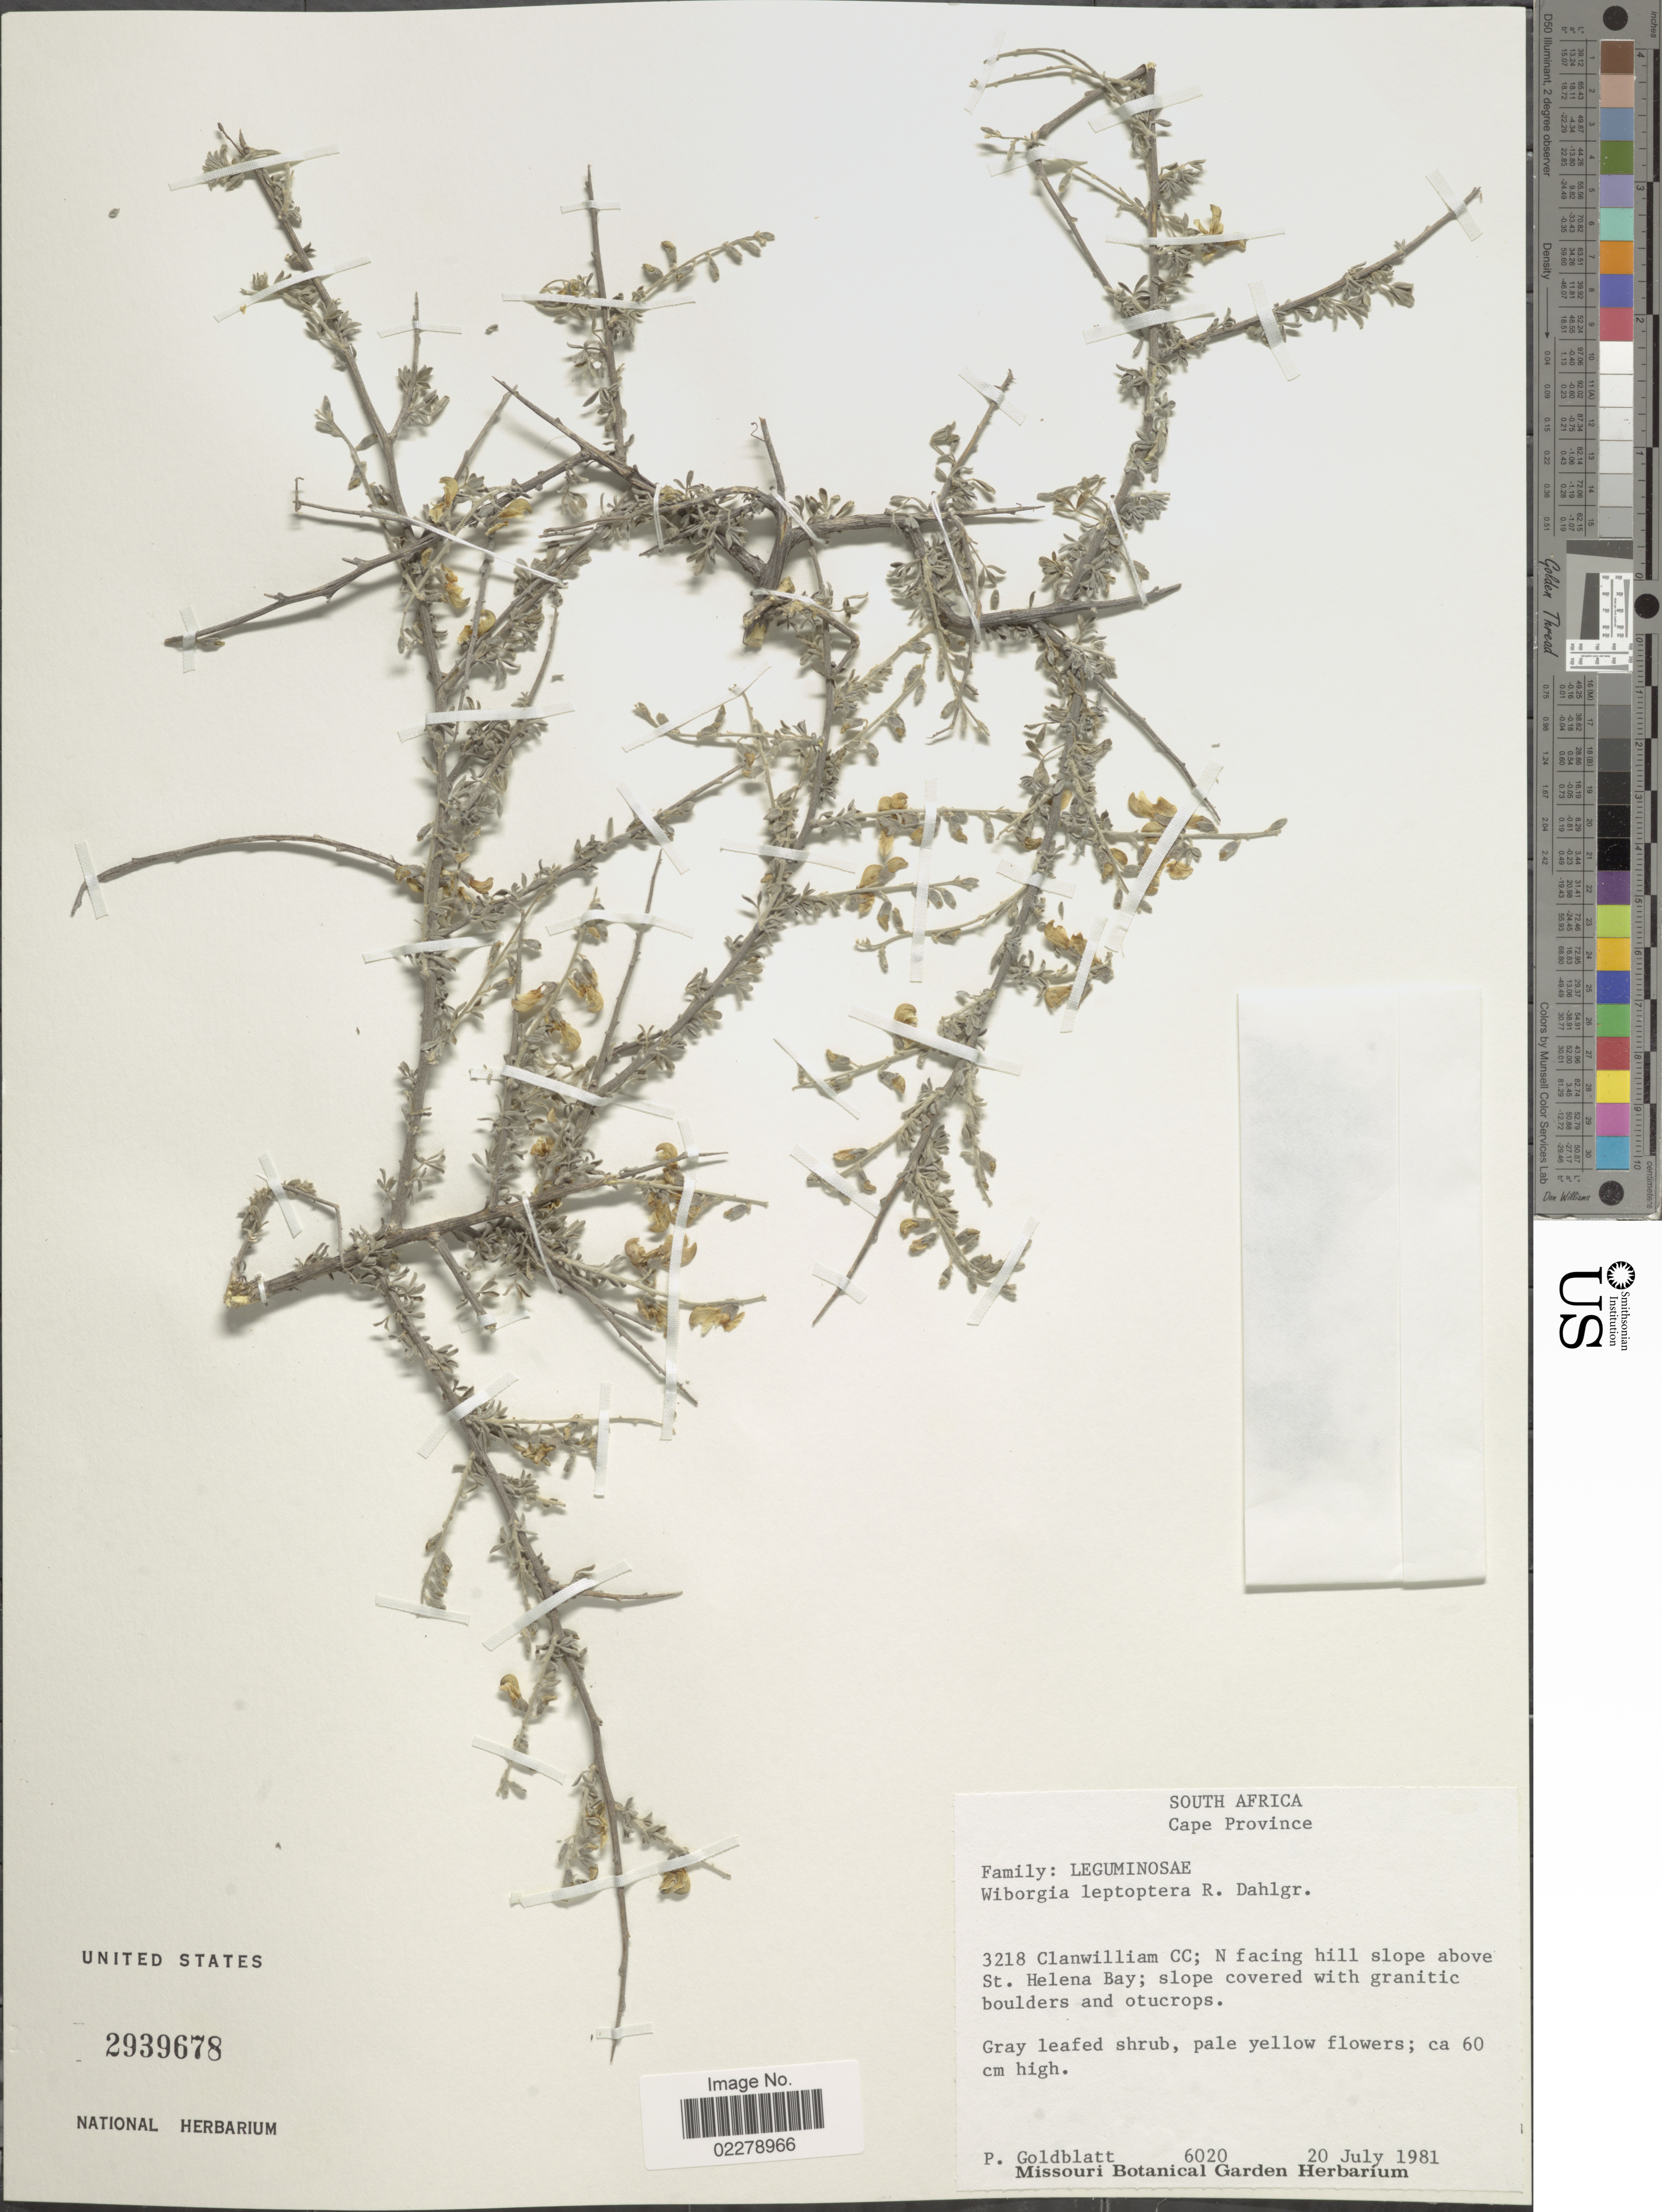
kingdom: Plantae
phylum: Tracheophyta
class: Magnoliopsida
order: Fabales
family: Fabaceae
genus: Wiborgia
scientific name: Wiborgia leptoptera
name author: R. Dahlgren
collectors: P. Goldblatt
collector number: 6020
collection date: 1981-07-20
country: South Africa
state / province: Western Cape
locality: Clanwilliam CC; N facing hill slope above St. Helena Bay; slope covered with granitic boulders and outcrops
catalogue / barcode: US 2939678